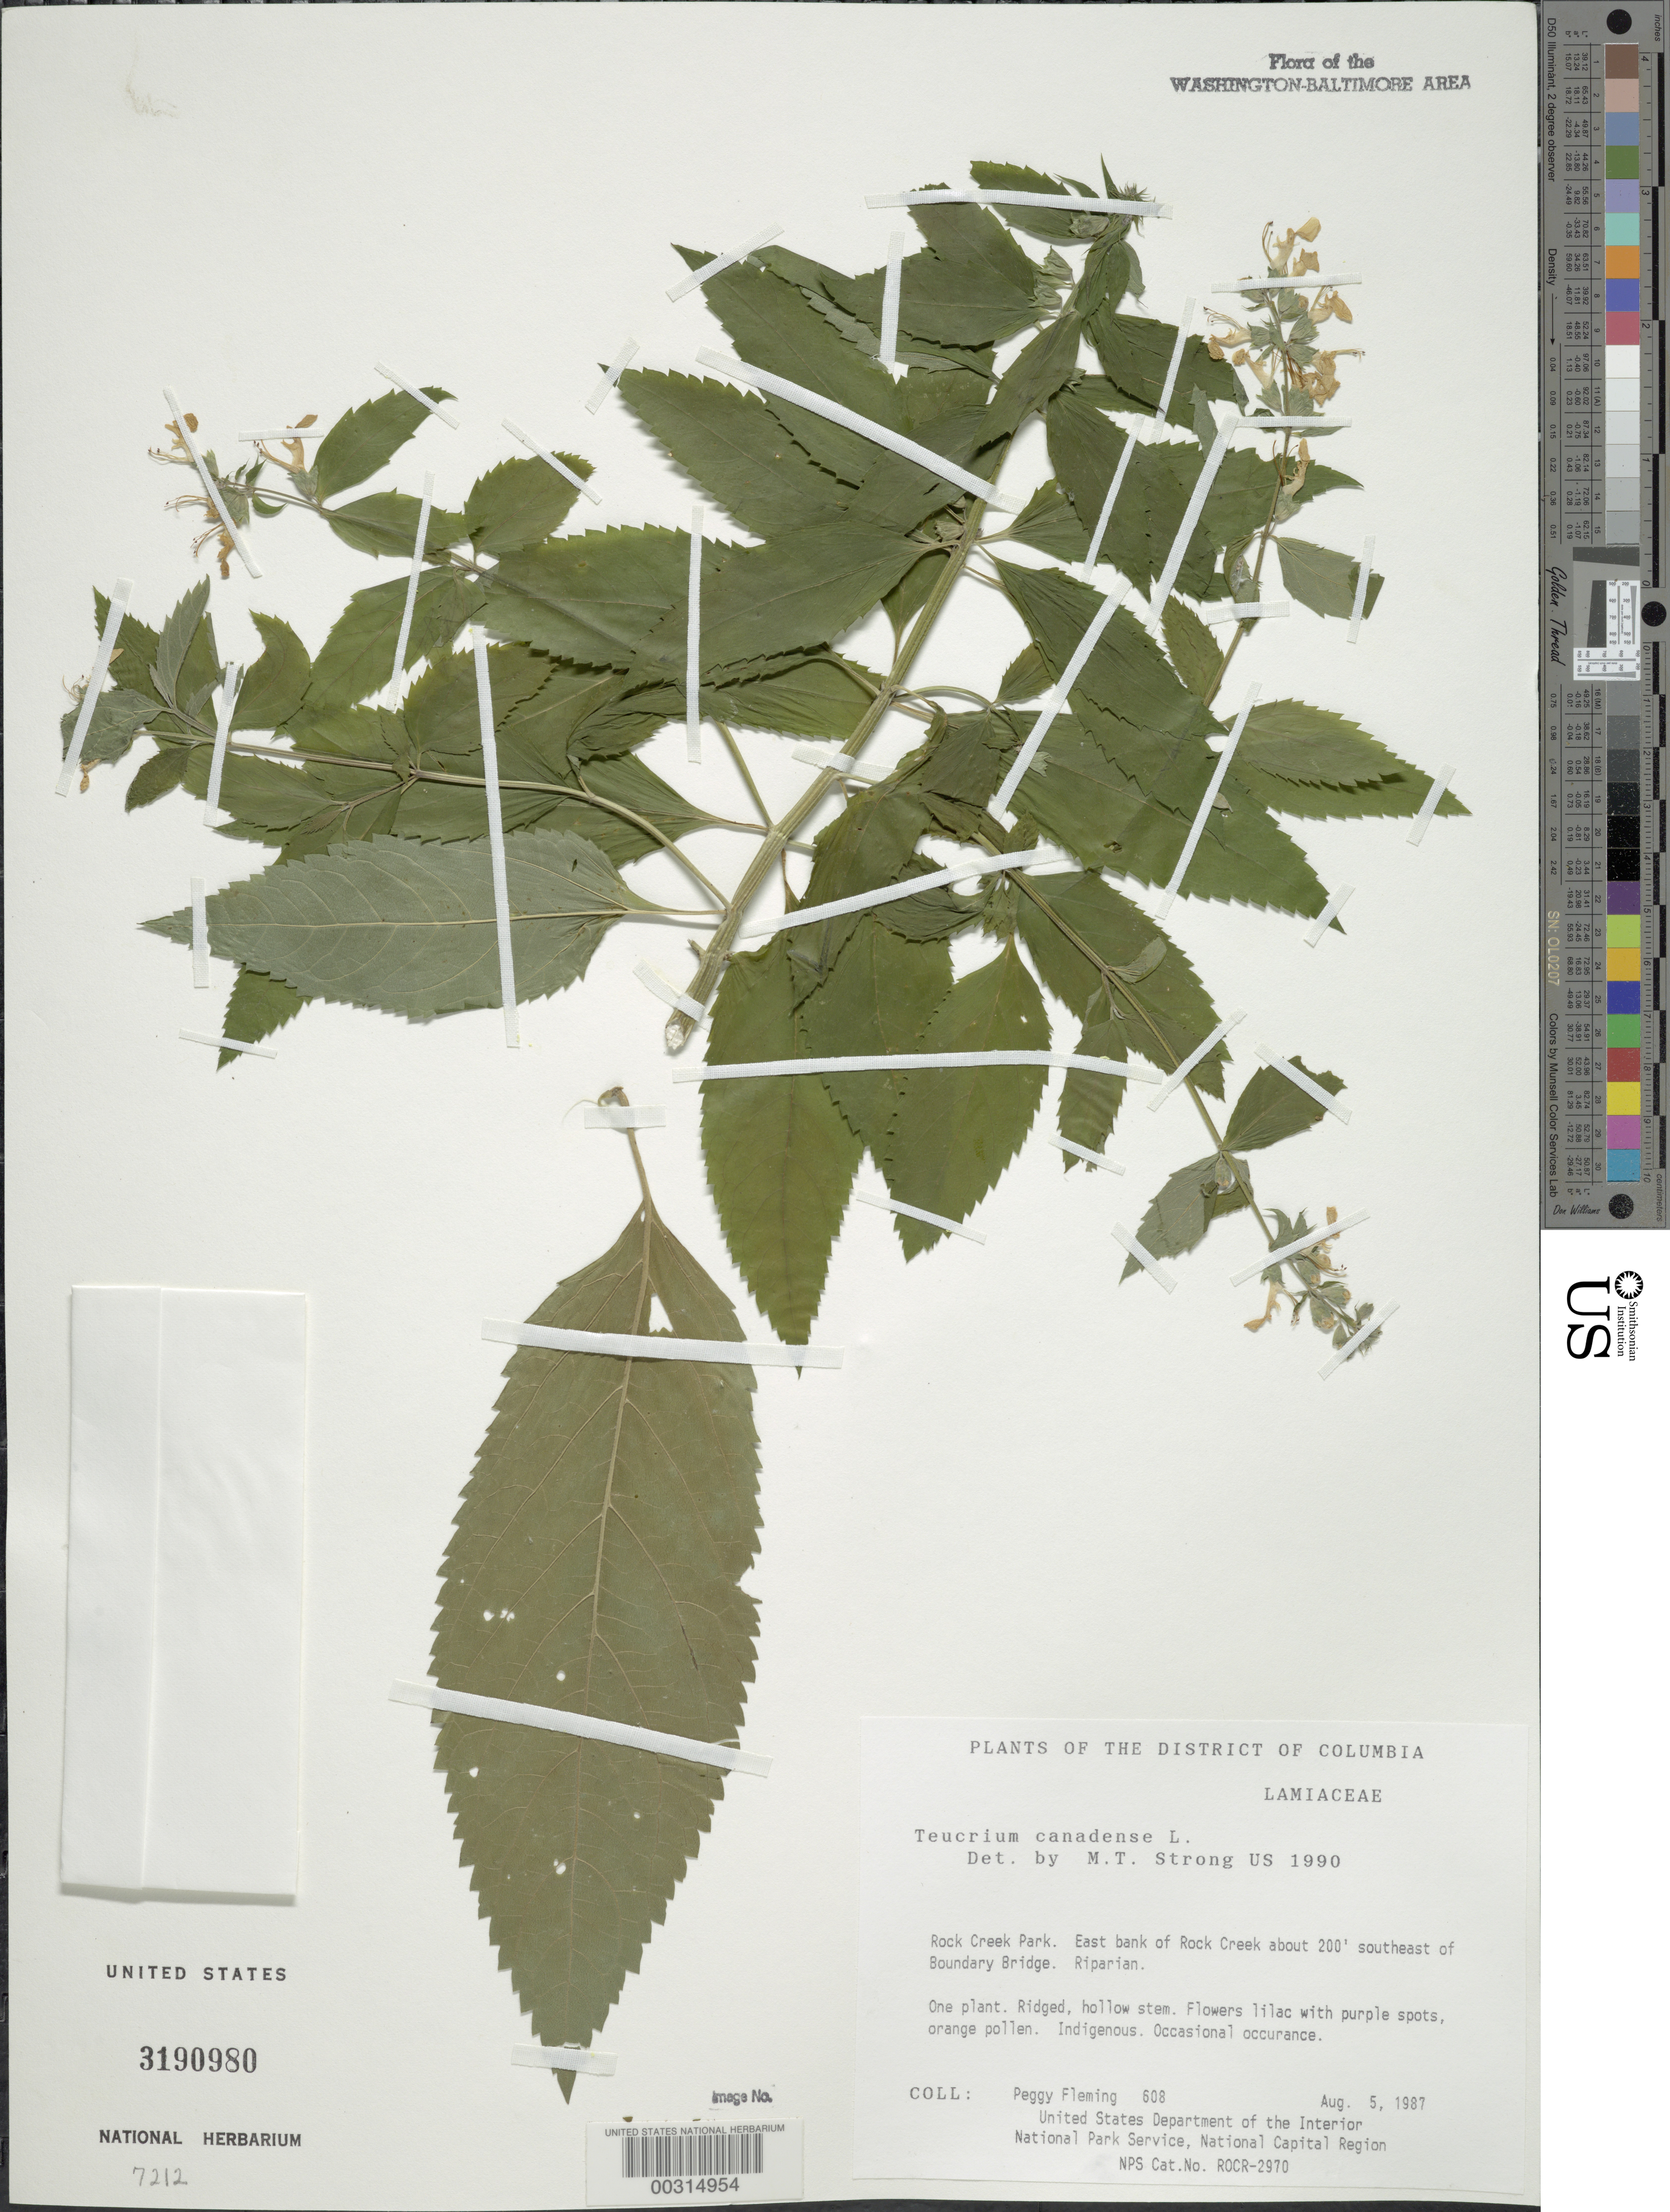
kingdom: Plantae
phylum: Tracheophyta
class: Magnoliopsida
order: Lamiales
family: Lamiaceae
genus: Teucrium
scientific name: Teucrium canadense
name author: L.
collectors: P. Fleming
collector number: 608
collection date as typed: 05 Aug 1987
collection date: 1987-08-05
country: United States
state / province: District of Columbia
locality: Rock Creek Park, E bank of Rock Creek SW of Boundary Bridge Rock Creek Park and vicinity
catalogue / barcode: US 3190980